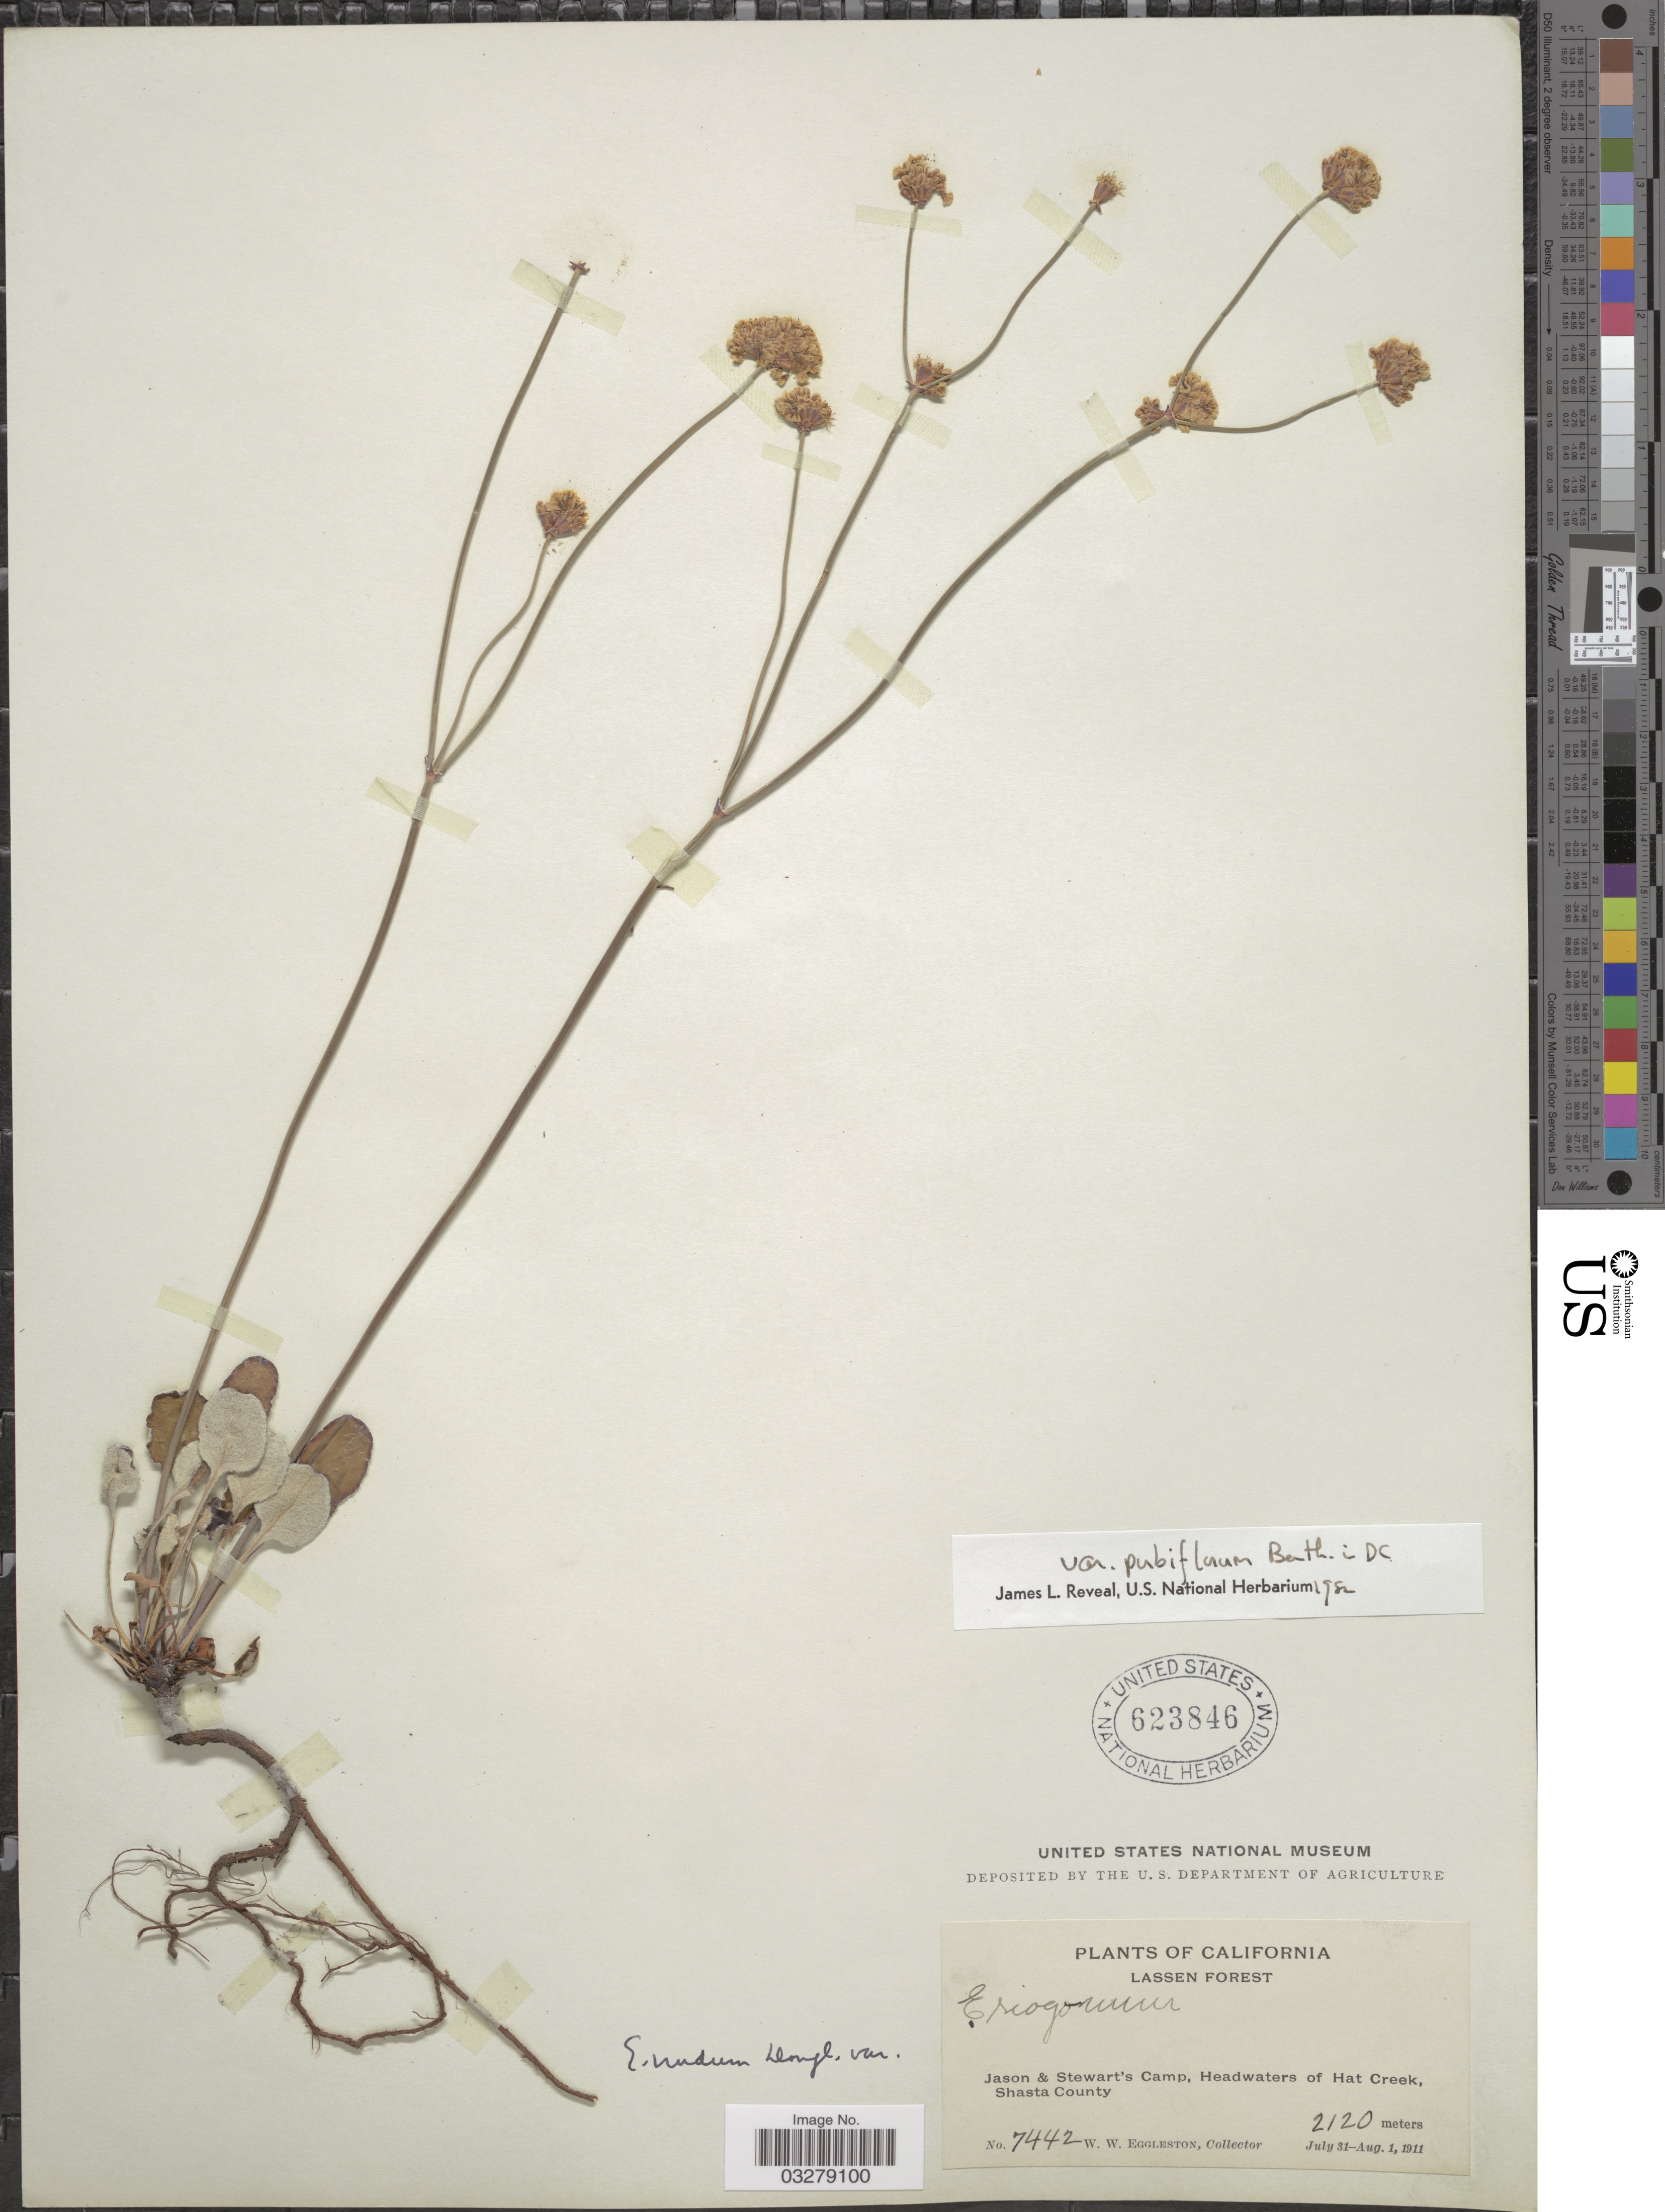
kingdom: Plantae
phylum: Tracheophyta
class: Magnoliopsida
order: Caryophyllales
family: Polygonaceae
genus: Eriogonum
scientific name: Eriogonum nudum var. pubiflorum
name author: Benth. in DC.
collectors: W. W. Eggleston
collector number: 7442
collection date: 1911-07-31/1911-08-01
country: United States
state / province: California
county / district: Shasta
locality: Lassen Forest. Jason & Stewart's Camp, Headwaters of Hat Creek, Shasta County.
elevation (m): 2120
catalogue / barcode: US 623846